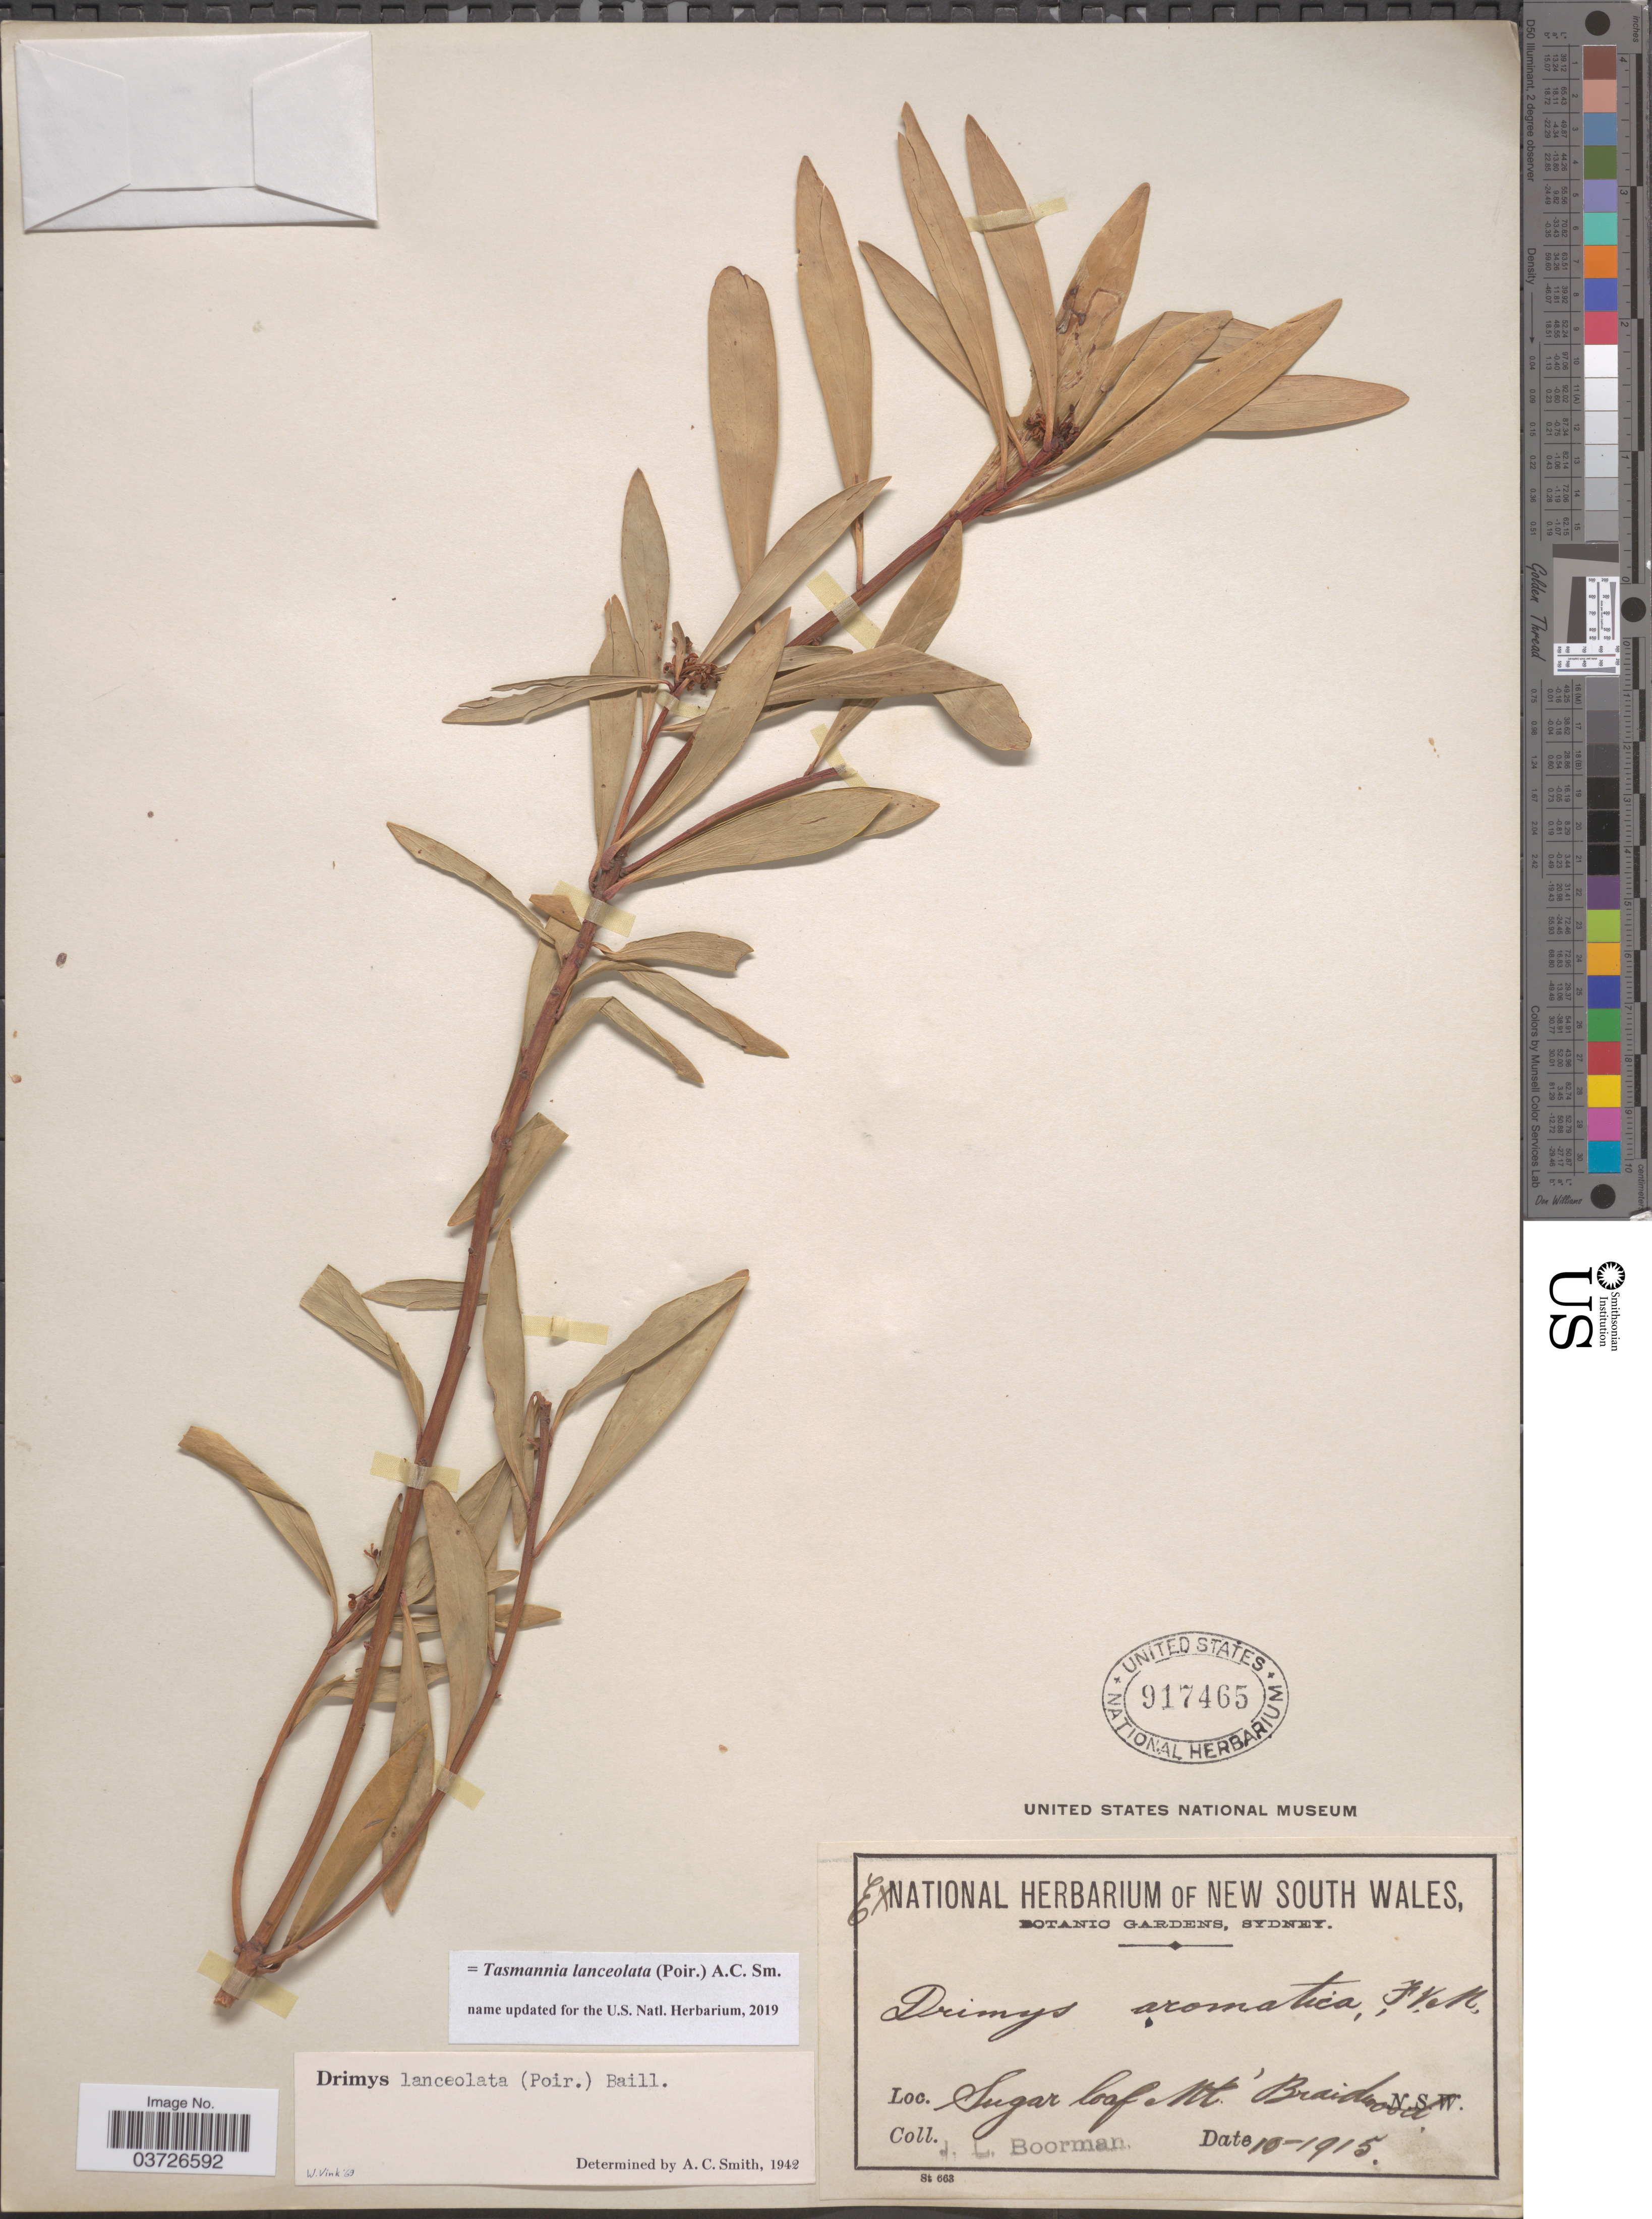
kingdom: Plantae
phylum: Tracheophyta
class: Magnoliopsida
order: Canellales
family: Winteraceae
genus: Tasmannia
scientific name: Tasmannia lanceolata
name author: (Poir.) A.C. Sm.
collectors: J. Boorman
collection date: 1915-10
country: Australia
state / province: New South Wales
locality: Sugar Loaf Mt. Braidwood.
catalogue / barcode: US 917465